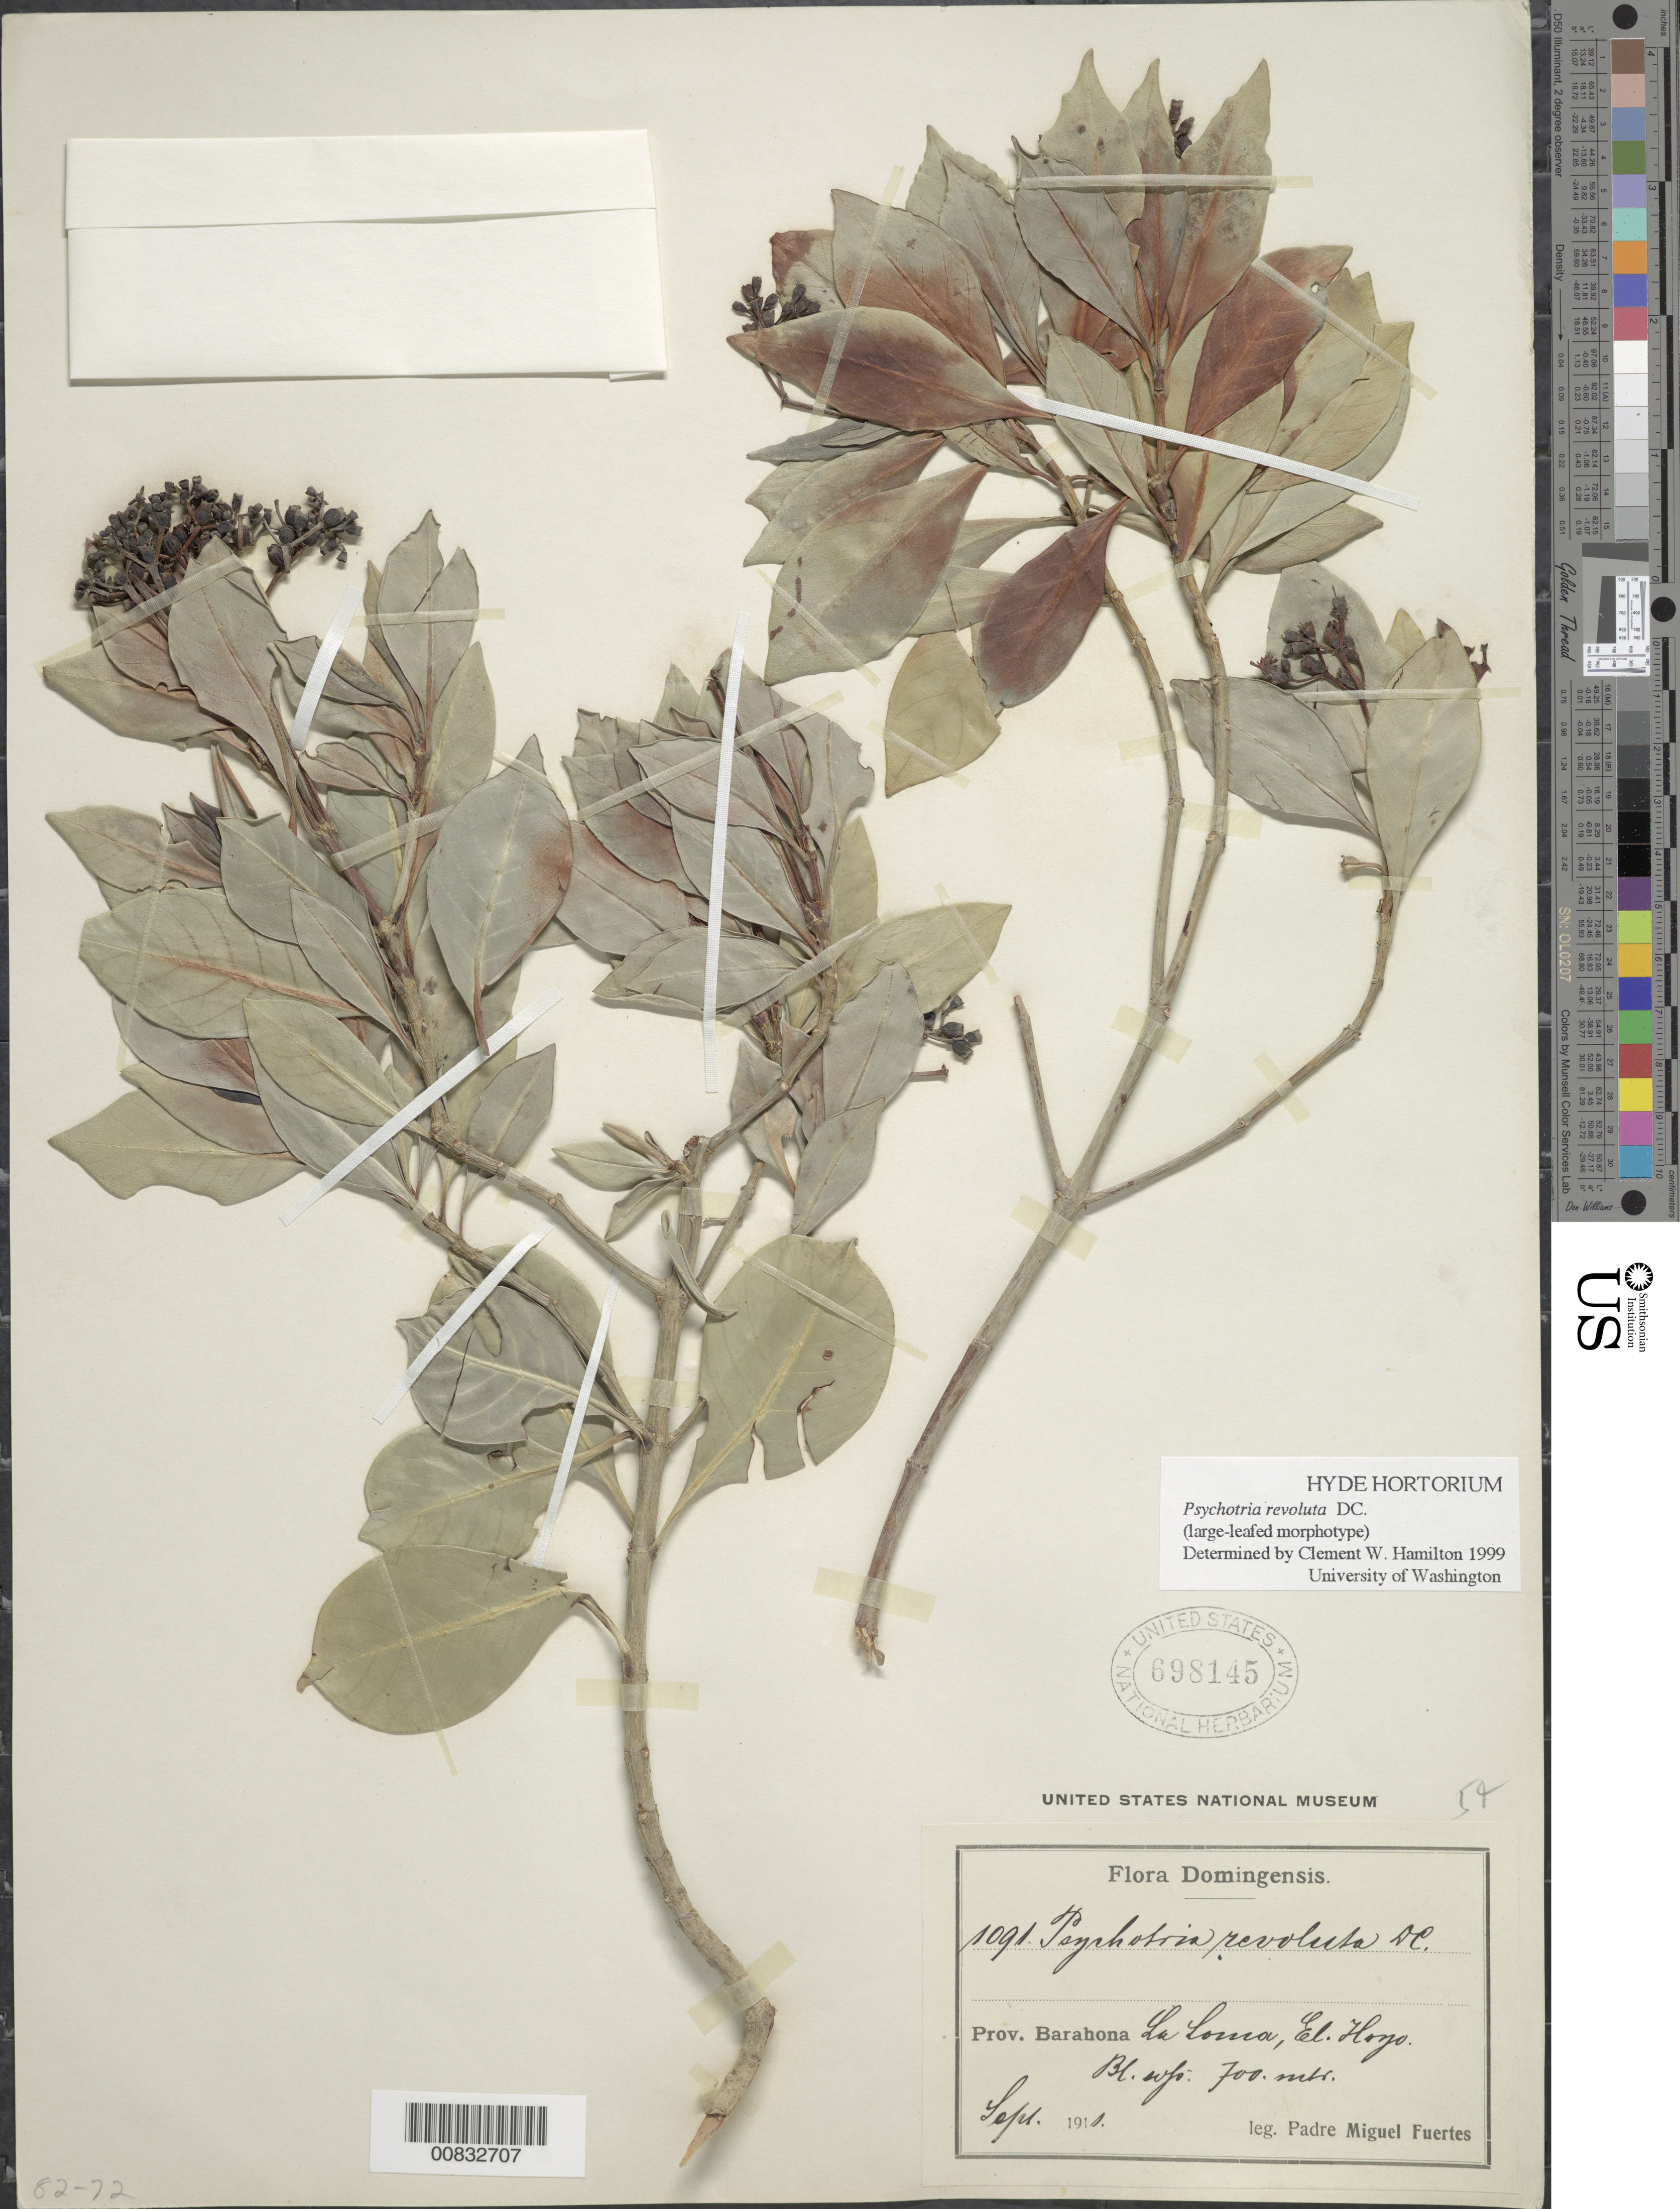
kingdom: Plantae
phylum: Tracheophyta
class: Magnoliopsida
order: Gentianales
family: Rubiaceae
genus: Psychotria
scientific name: Psychotria revoluta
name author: DC.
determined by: Hamilton, C. W.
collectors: M. D. Fuertes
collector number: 1091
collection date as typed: Sep 1911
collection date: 1911-09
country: Dominican Republic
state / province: Barahona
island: Hispaniola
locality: La Loma, El. hozo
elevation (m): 700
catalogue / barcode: US 698145